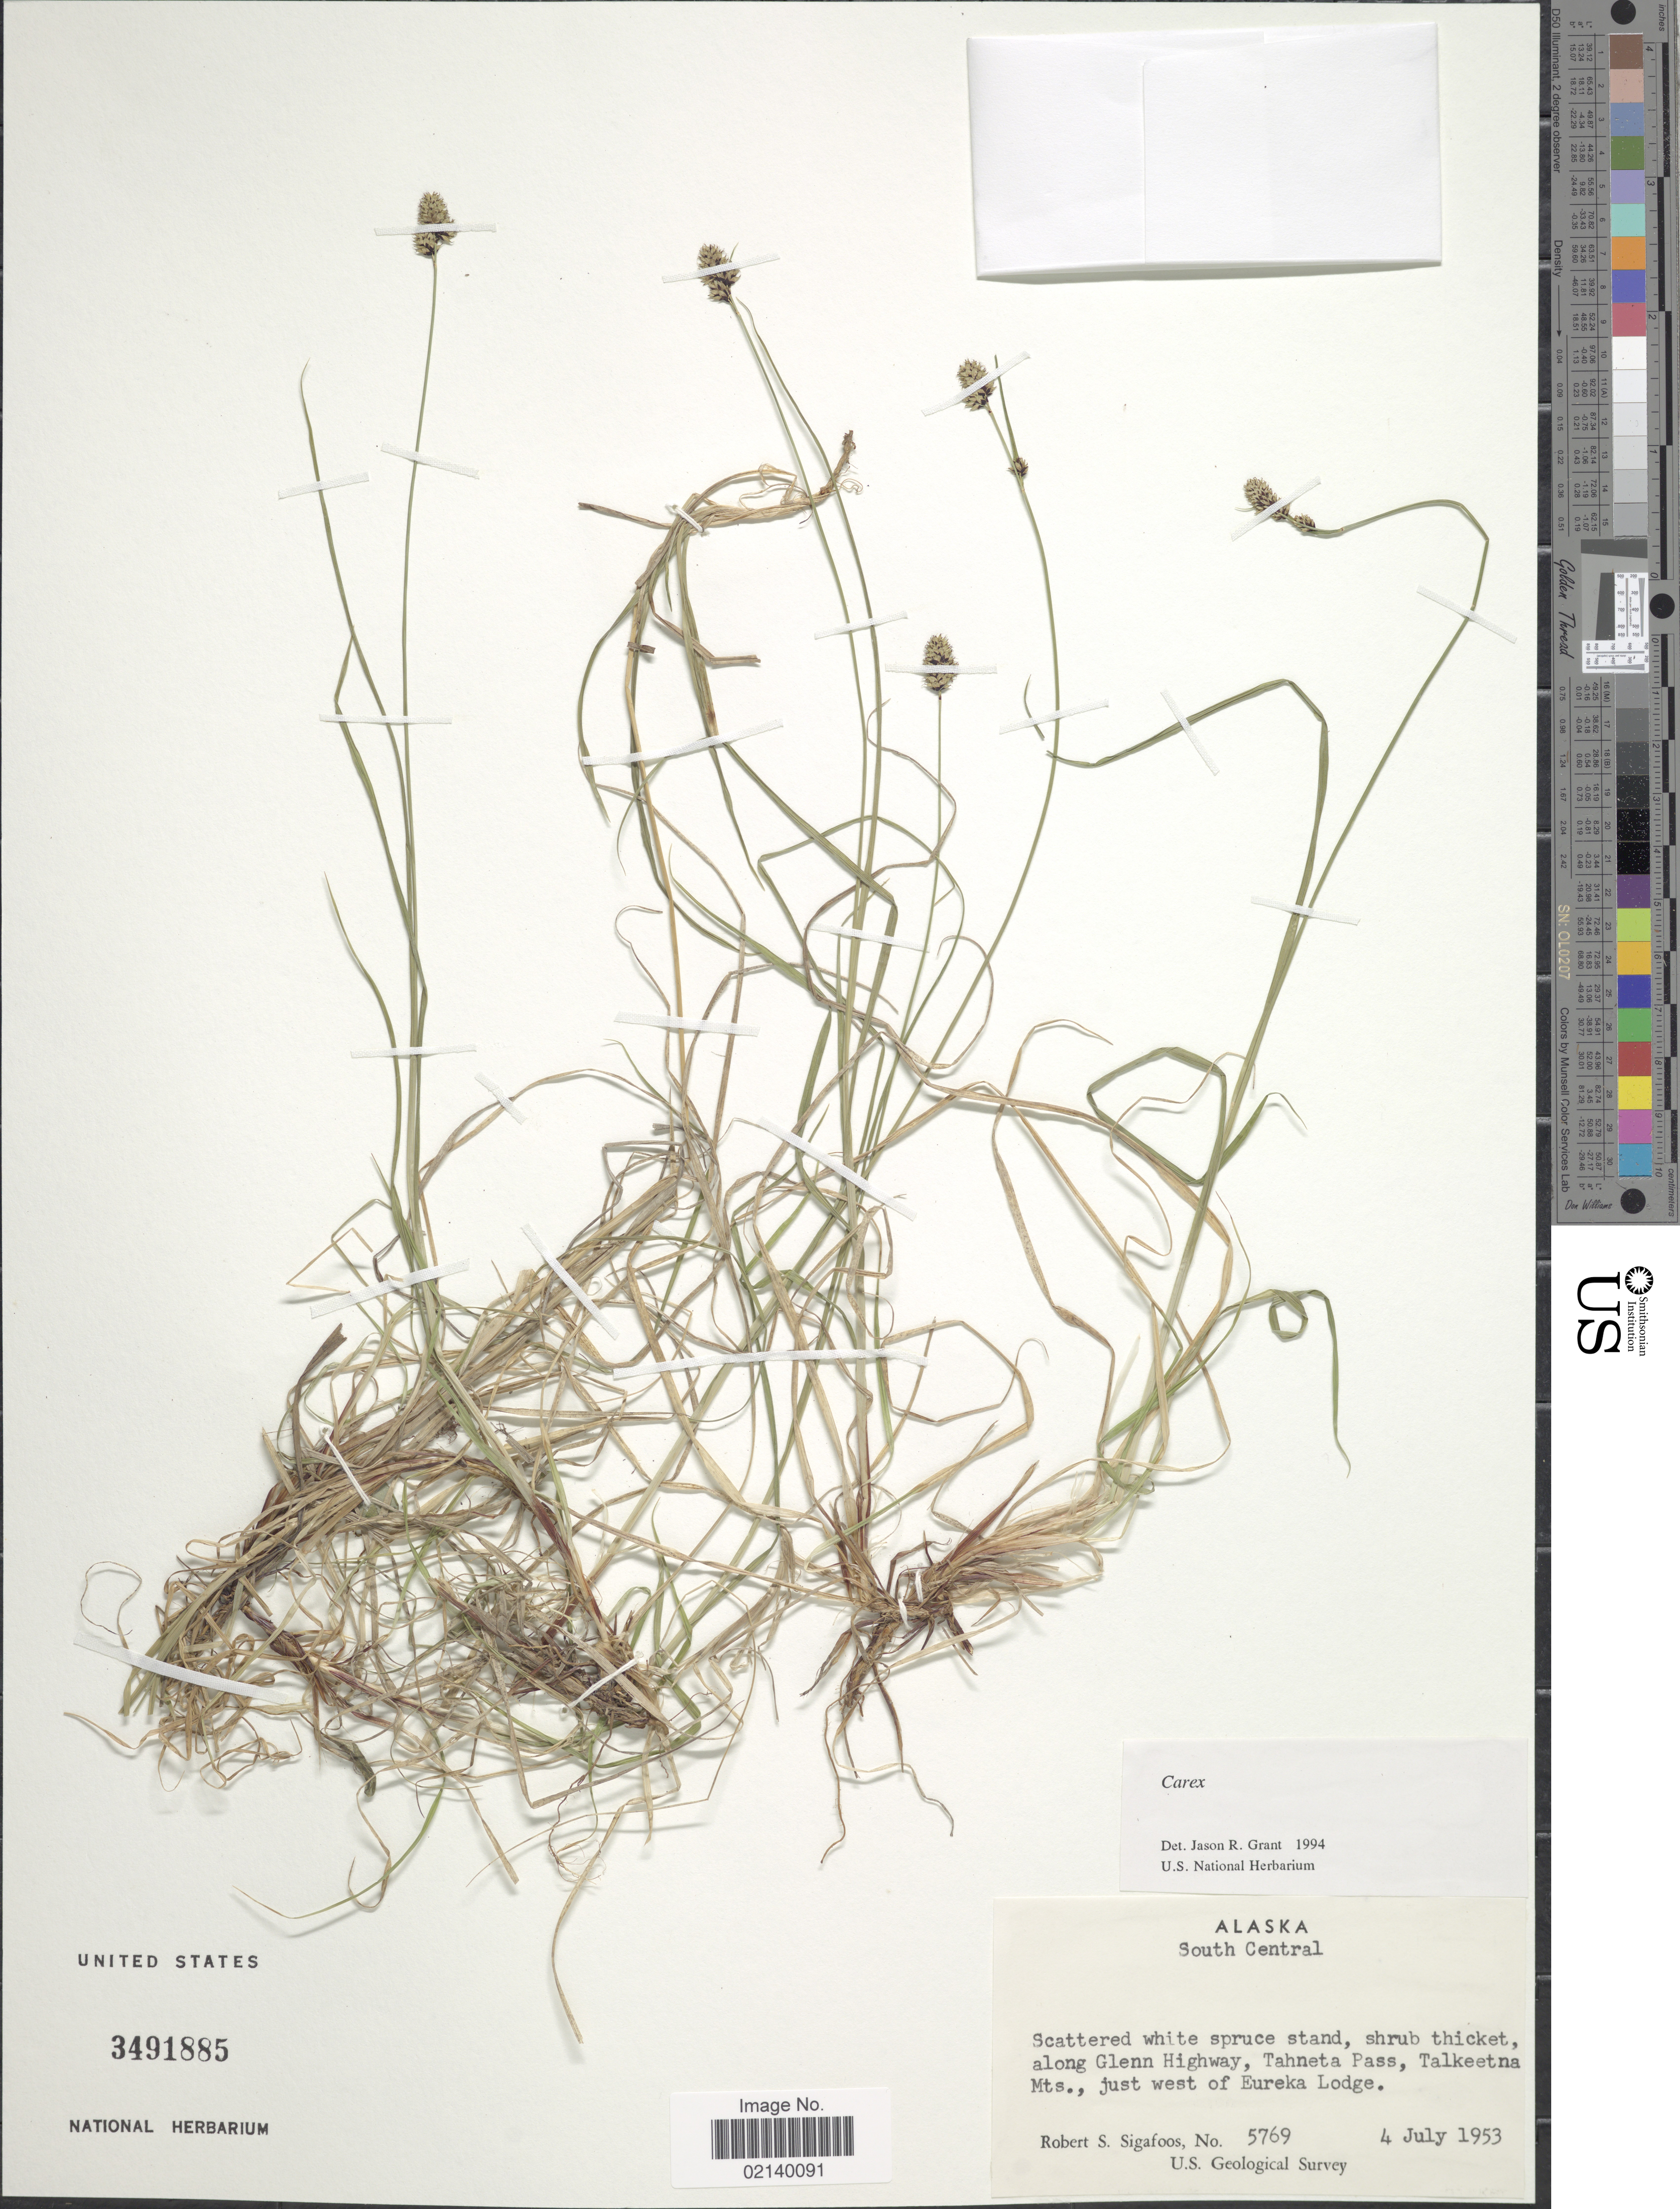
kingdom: Plantae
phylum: Tracheophyta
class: Liliopsida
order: Poales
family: Cyperaceae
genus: Carex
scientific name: Carex sp.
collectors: R. Sigafoos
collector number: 5769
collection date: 1953-07-04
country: United States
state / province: Alaska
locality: South Central, shrub thicket, along Glenn Highway, Tahneta Pass, Talkeetna Mts., just west of Eureka Lodge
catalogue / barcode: US 3491885